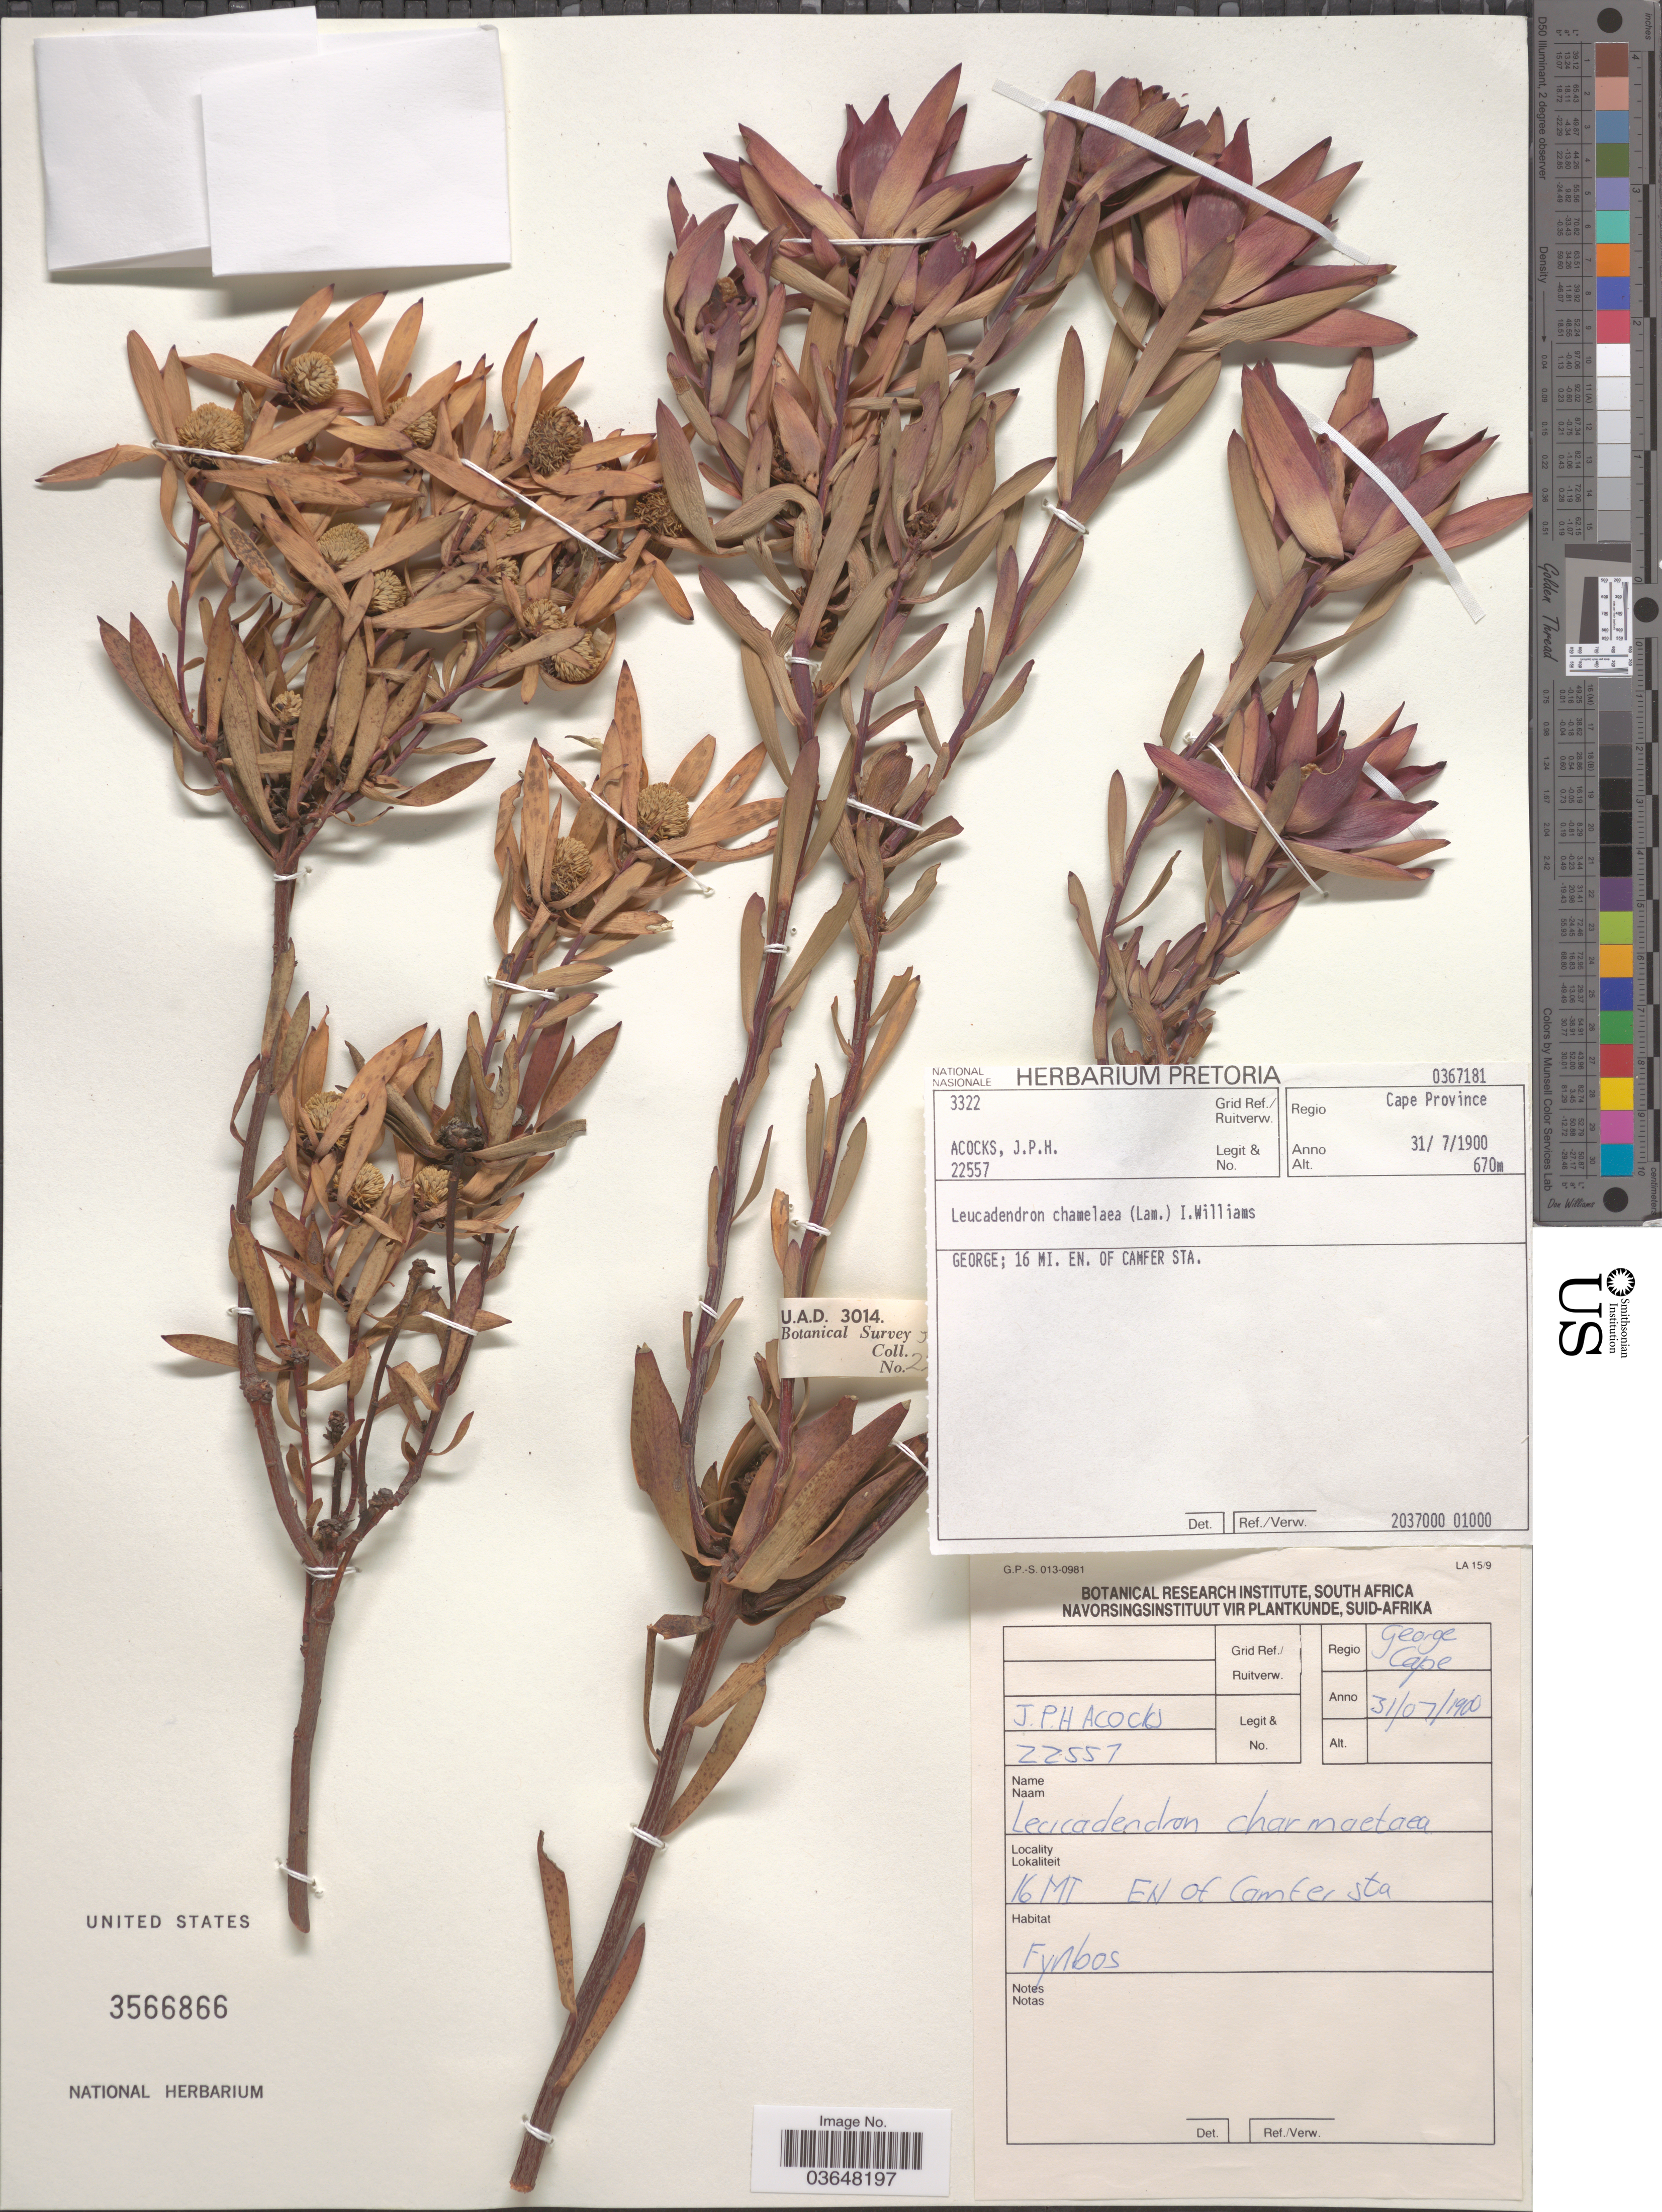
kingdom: Plantae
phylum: Tracheophyta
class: Magnoliopsida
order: Proteales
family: Proteaceae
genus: Leucadendron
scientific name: Leucadendron chamelaea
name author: I.A. Williams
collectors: J. P. Acocks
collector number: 22557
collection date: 1900-07-31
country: South Africa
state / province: Western Cape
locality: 3322 Grid Ref./Ruiterverw. Regio Cape Province. George; 16 mi. EN of Camfer Sta. Regio George Cape.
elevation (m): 670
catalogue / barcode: US 3566866